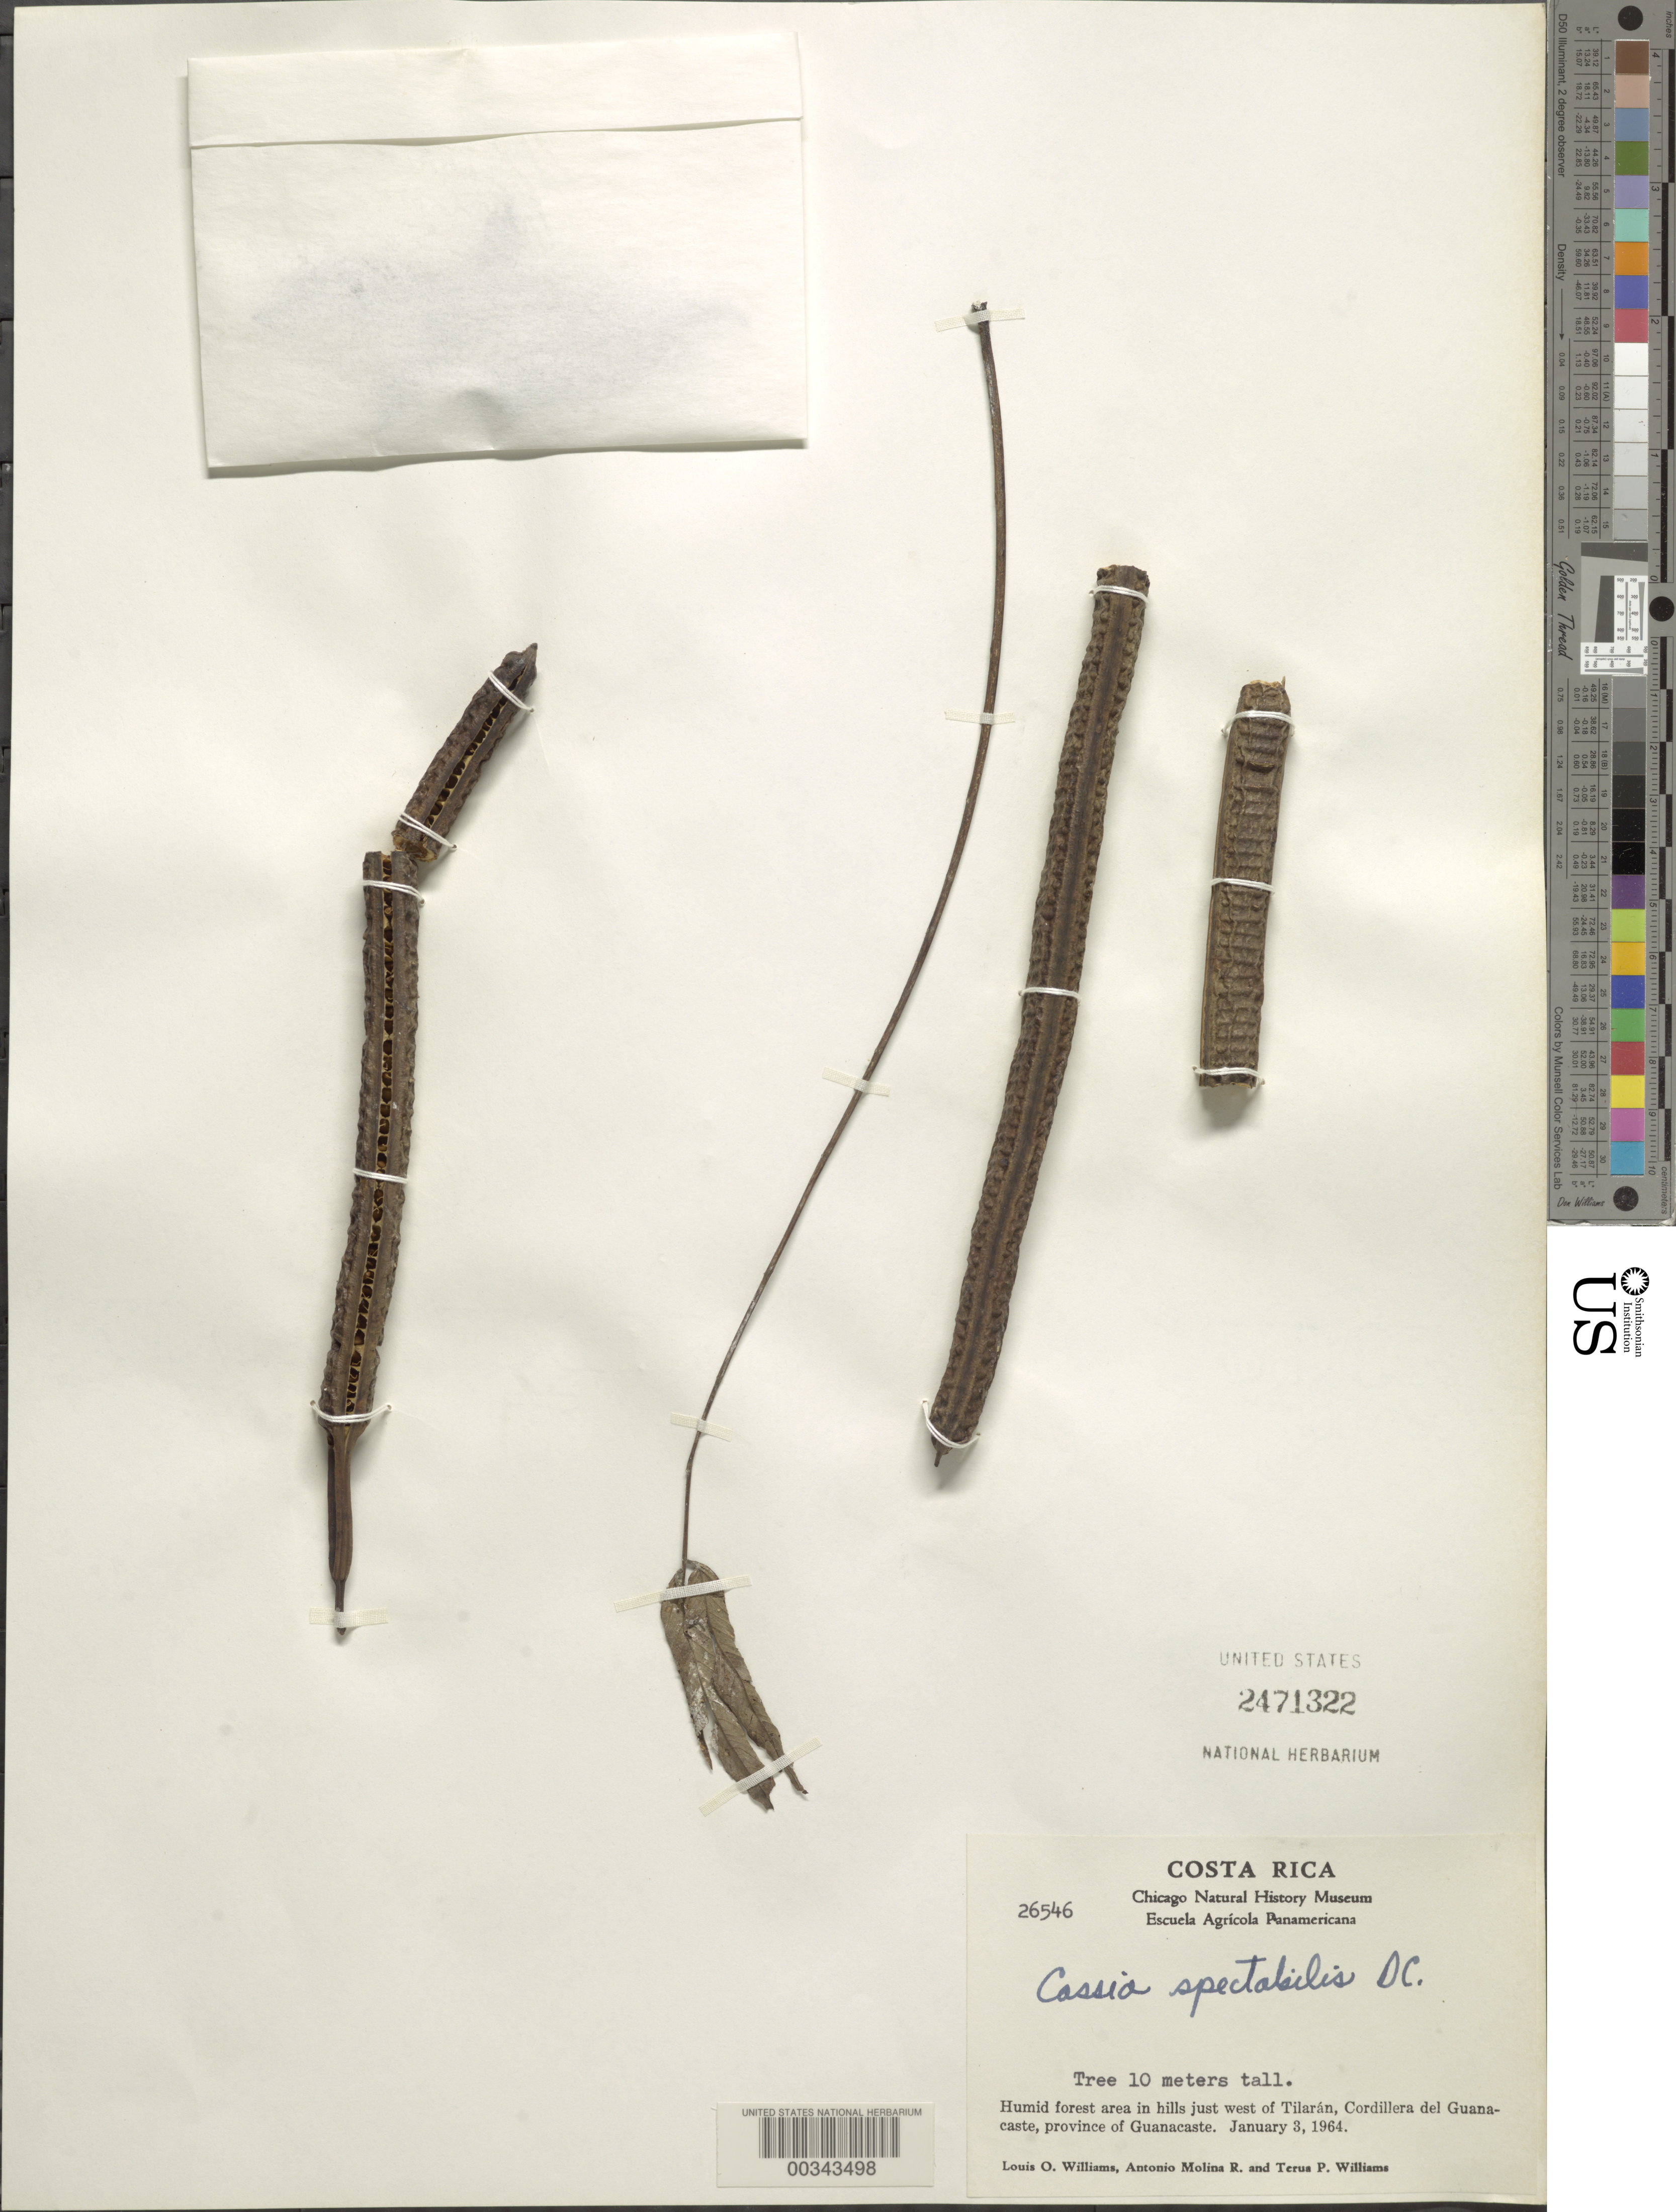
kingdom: Plantae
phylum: Tracheophyta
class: Magnoliopsida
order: Fabales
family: Fabaceae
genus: Senna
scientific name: Senna spectabilis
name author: (DC.) H.S. Irwin & Barneby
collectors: L. O. Williams, A. Molina R. & T. P. Williams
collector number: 26546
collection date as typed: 03 Jan 1964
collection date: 1964-01-03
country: Costa Rica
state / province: Guanacaste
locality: Just W of Tilaran, Cordillera del Guanacaste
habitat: Humid forest area in hills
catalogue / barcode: US 2471322